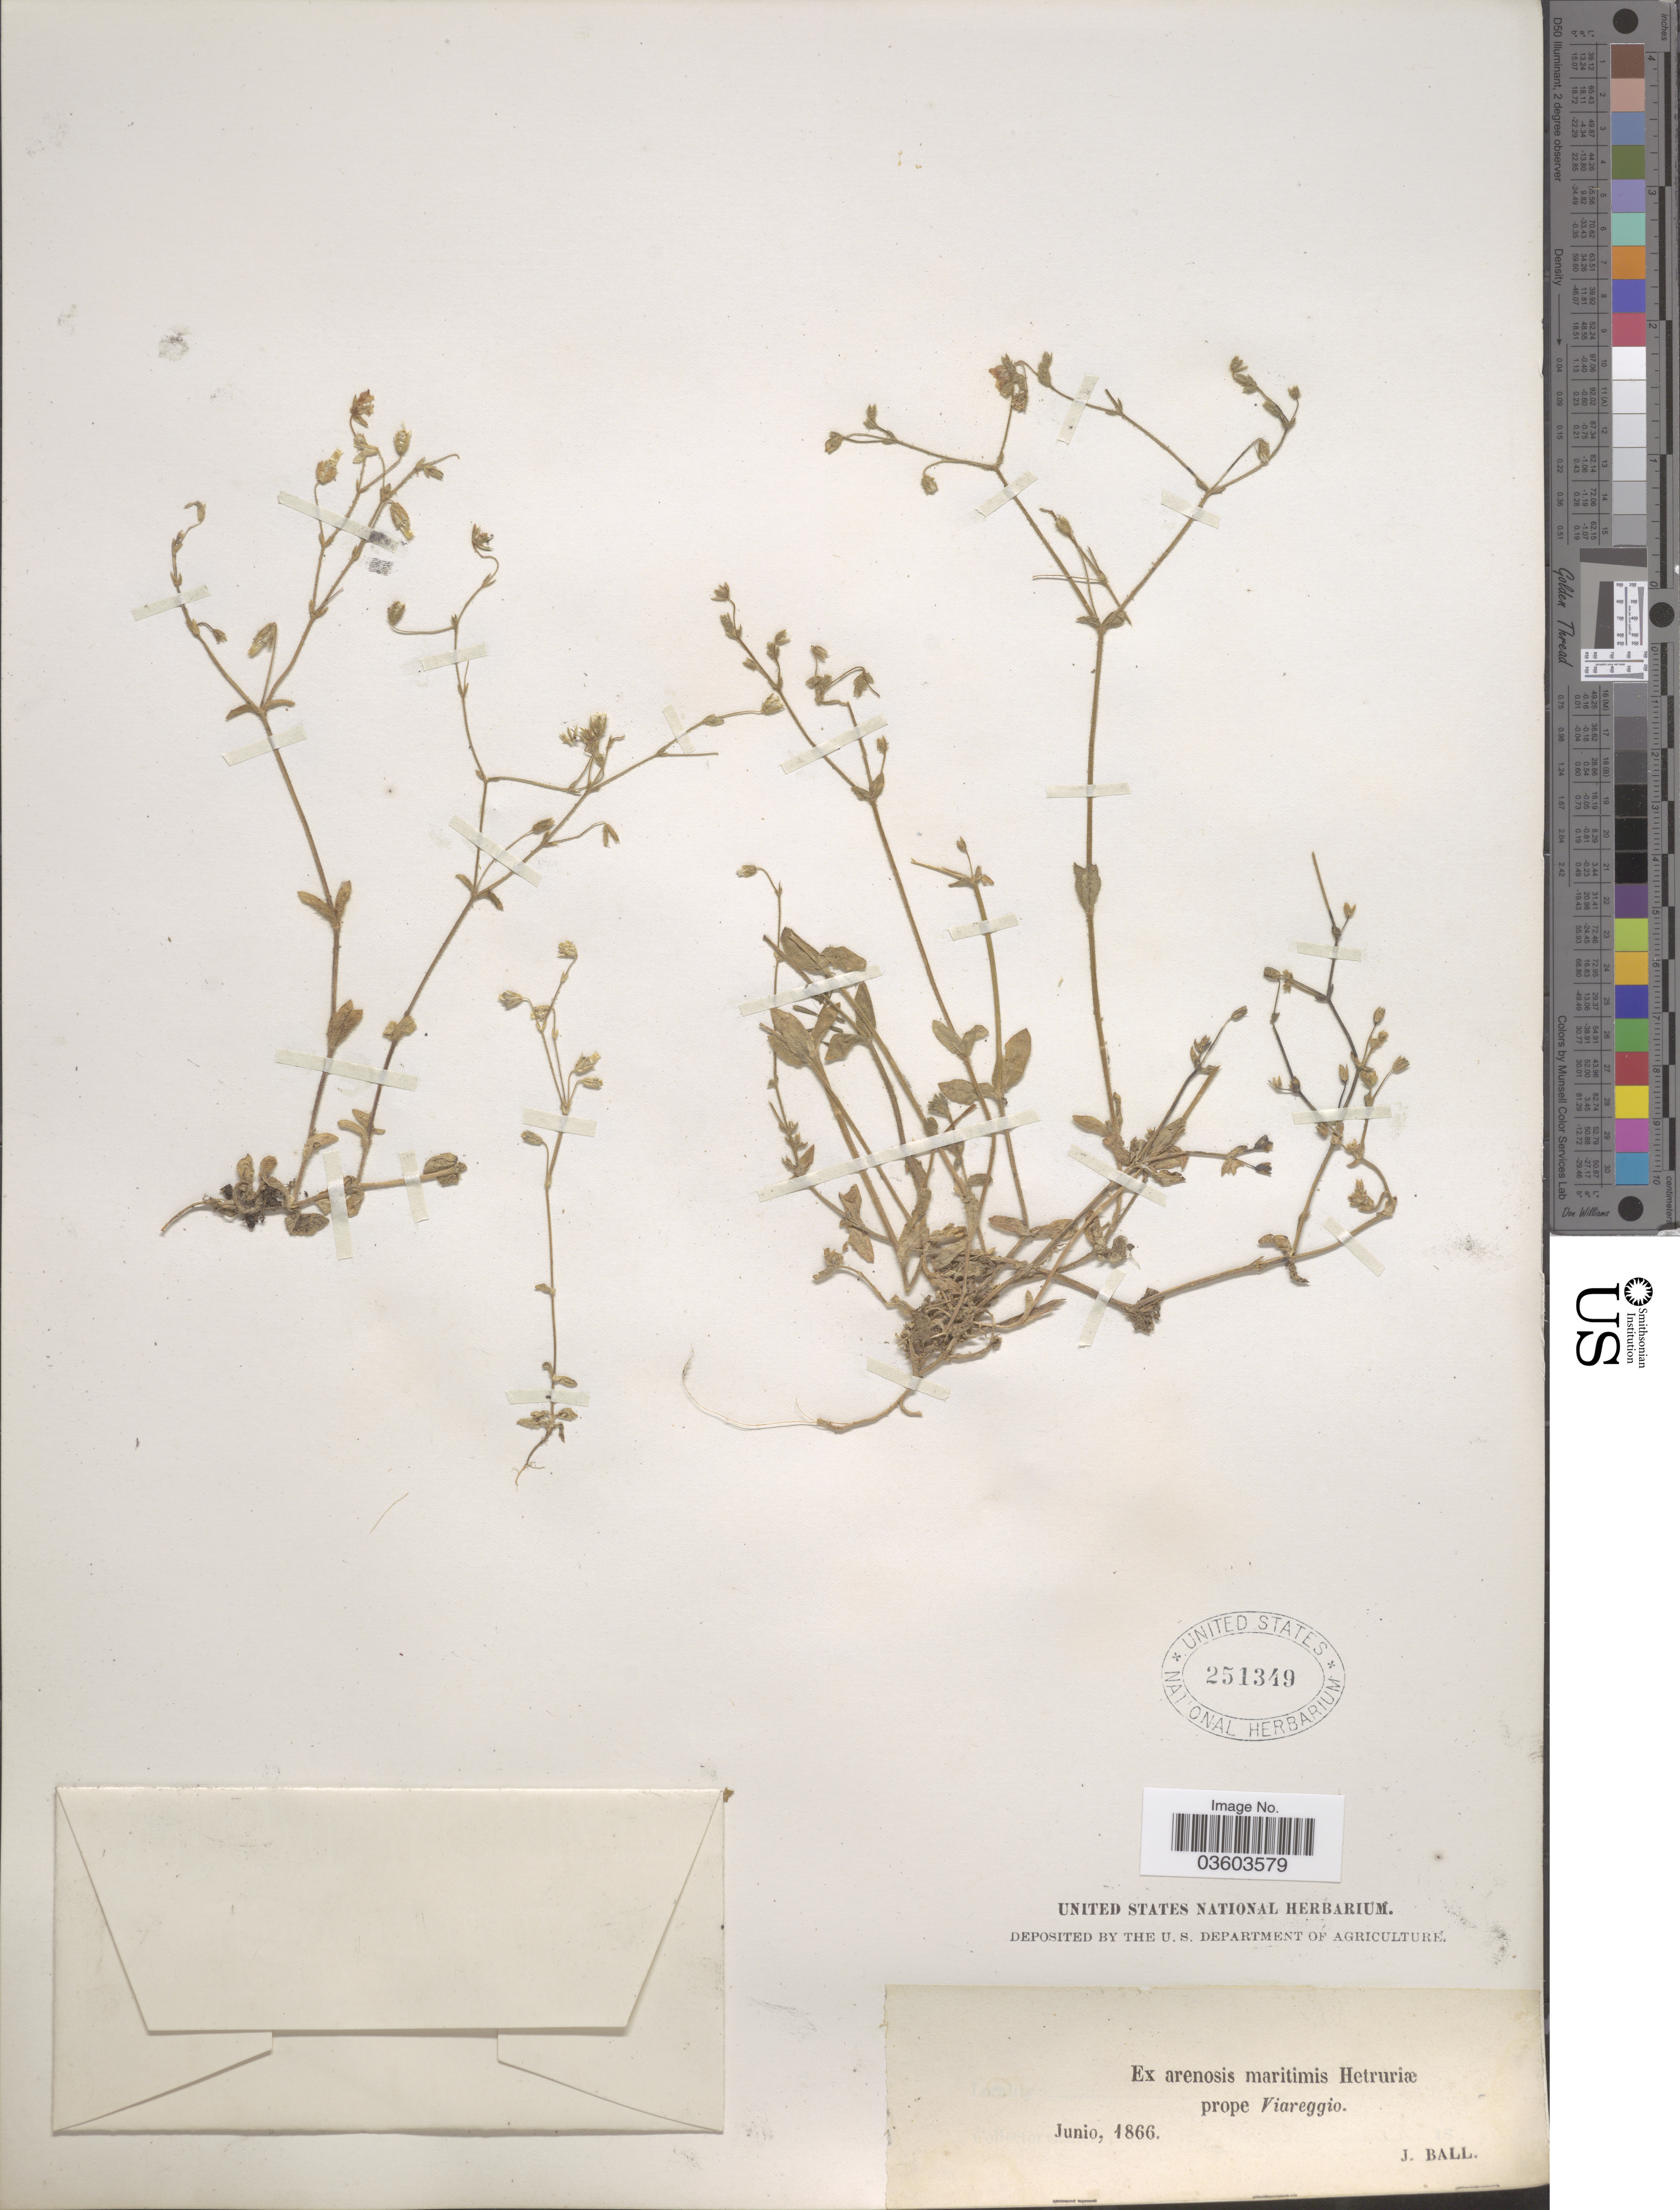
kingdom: Plantae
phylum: Tracheophyta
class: Magnoliopsida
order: Caryophyllales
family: Caryophyllaceae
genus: Cerastium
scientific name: Cerastium sp.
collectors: J. Ball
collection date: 1866-06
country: Italy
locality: Ex arenosis maritimis Hetruriæ prope Viareggio.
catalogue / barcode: US 251349